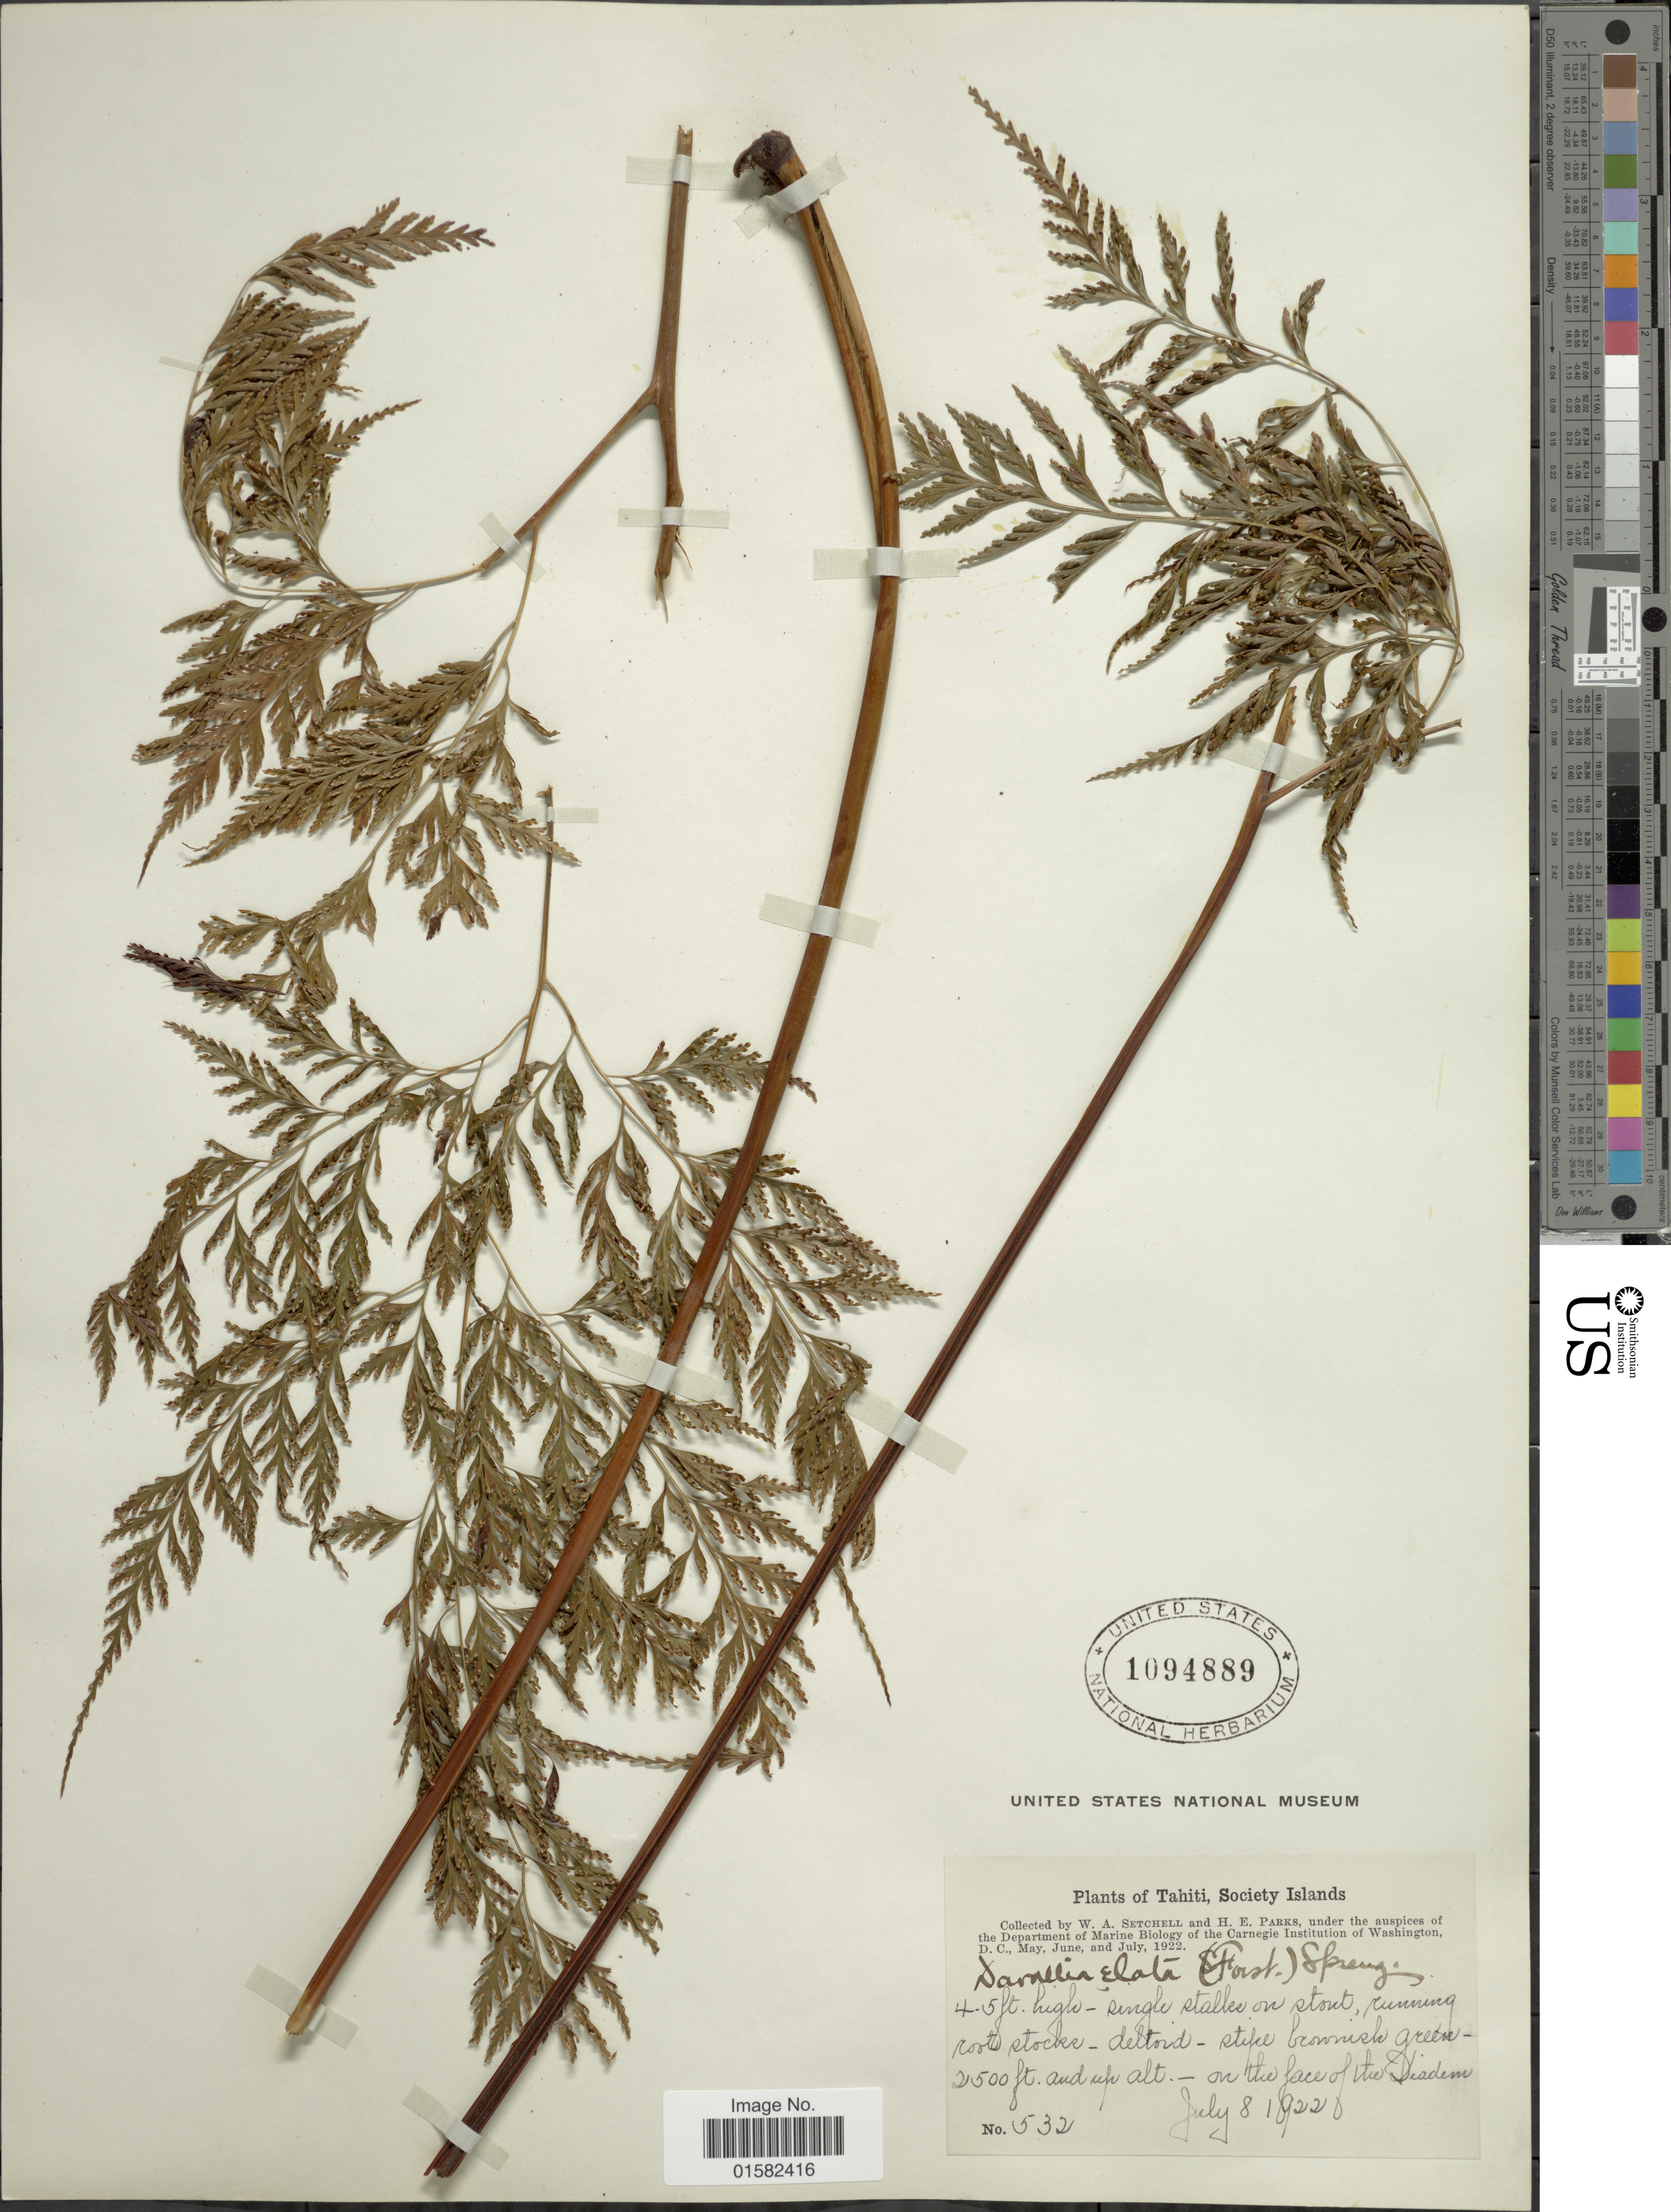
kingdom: Plantae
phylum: Tracheophyta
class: Polypodiopsida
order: Polypodiales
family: Davalliaceae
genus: Wibelia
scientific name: Wibelia denticulata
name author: (Burm. f.) M. Kato & Tsutsumi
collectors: H. E. Parks & W. Setchell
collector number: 532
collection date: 1922-07-08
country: French Polynesia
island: Tahiti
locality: Tahiti, Caroline islands, on the face of the diadem [interpreted]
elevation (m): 762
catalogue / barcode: US 1094889